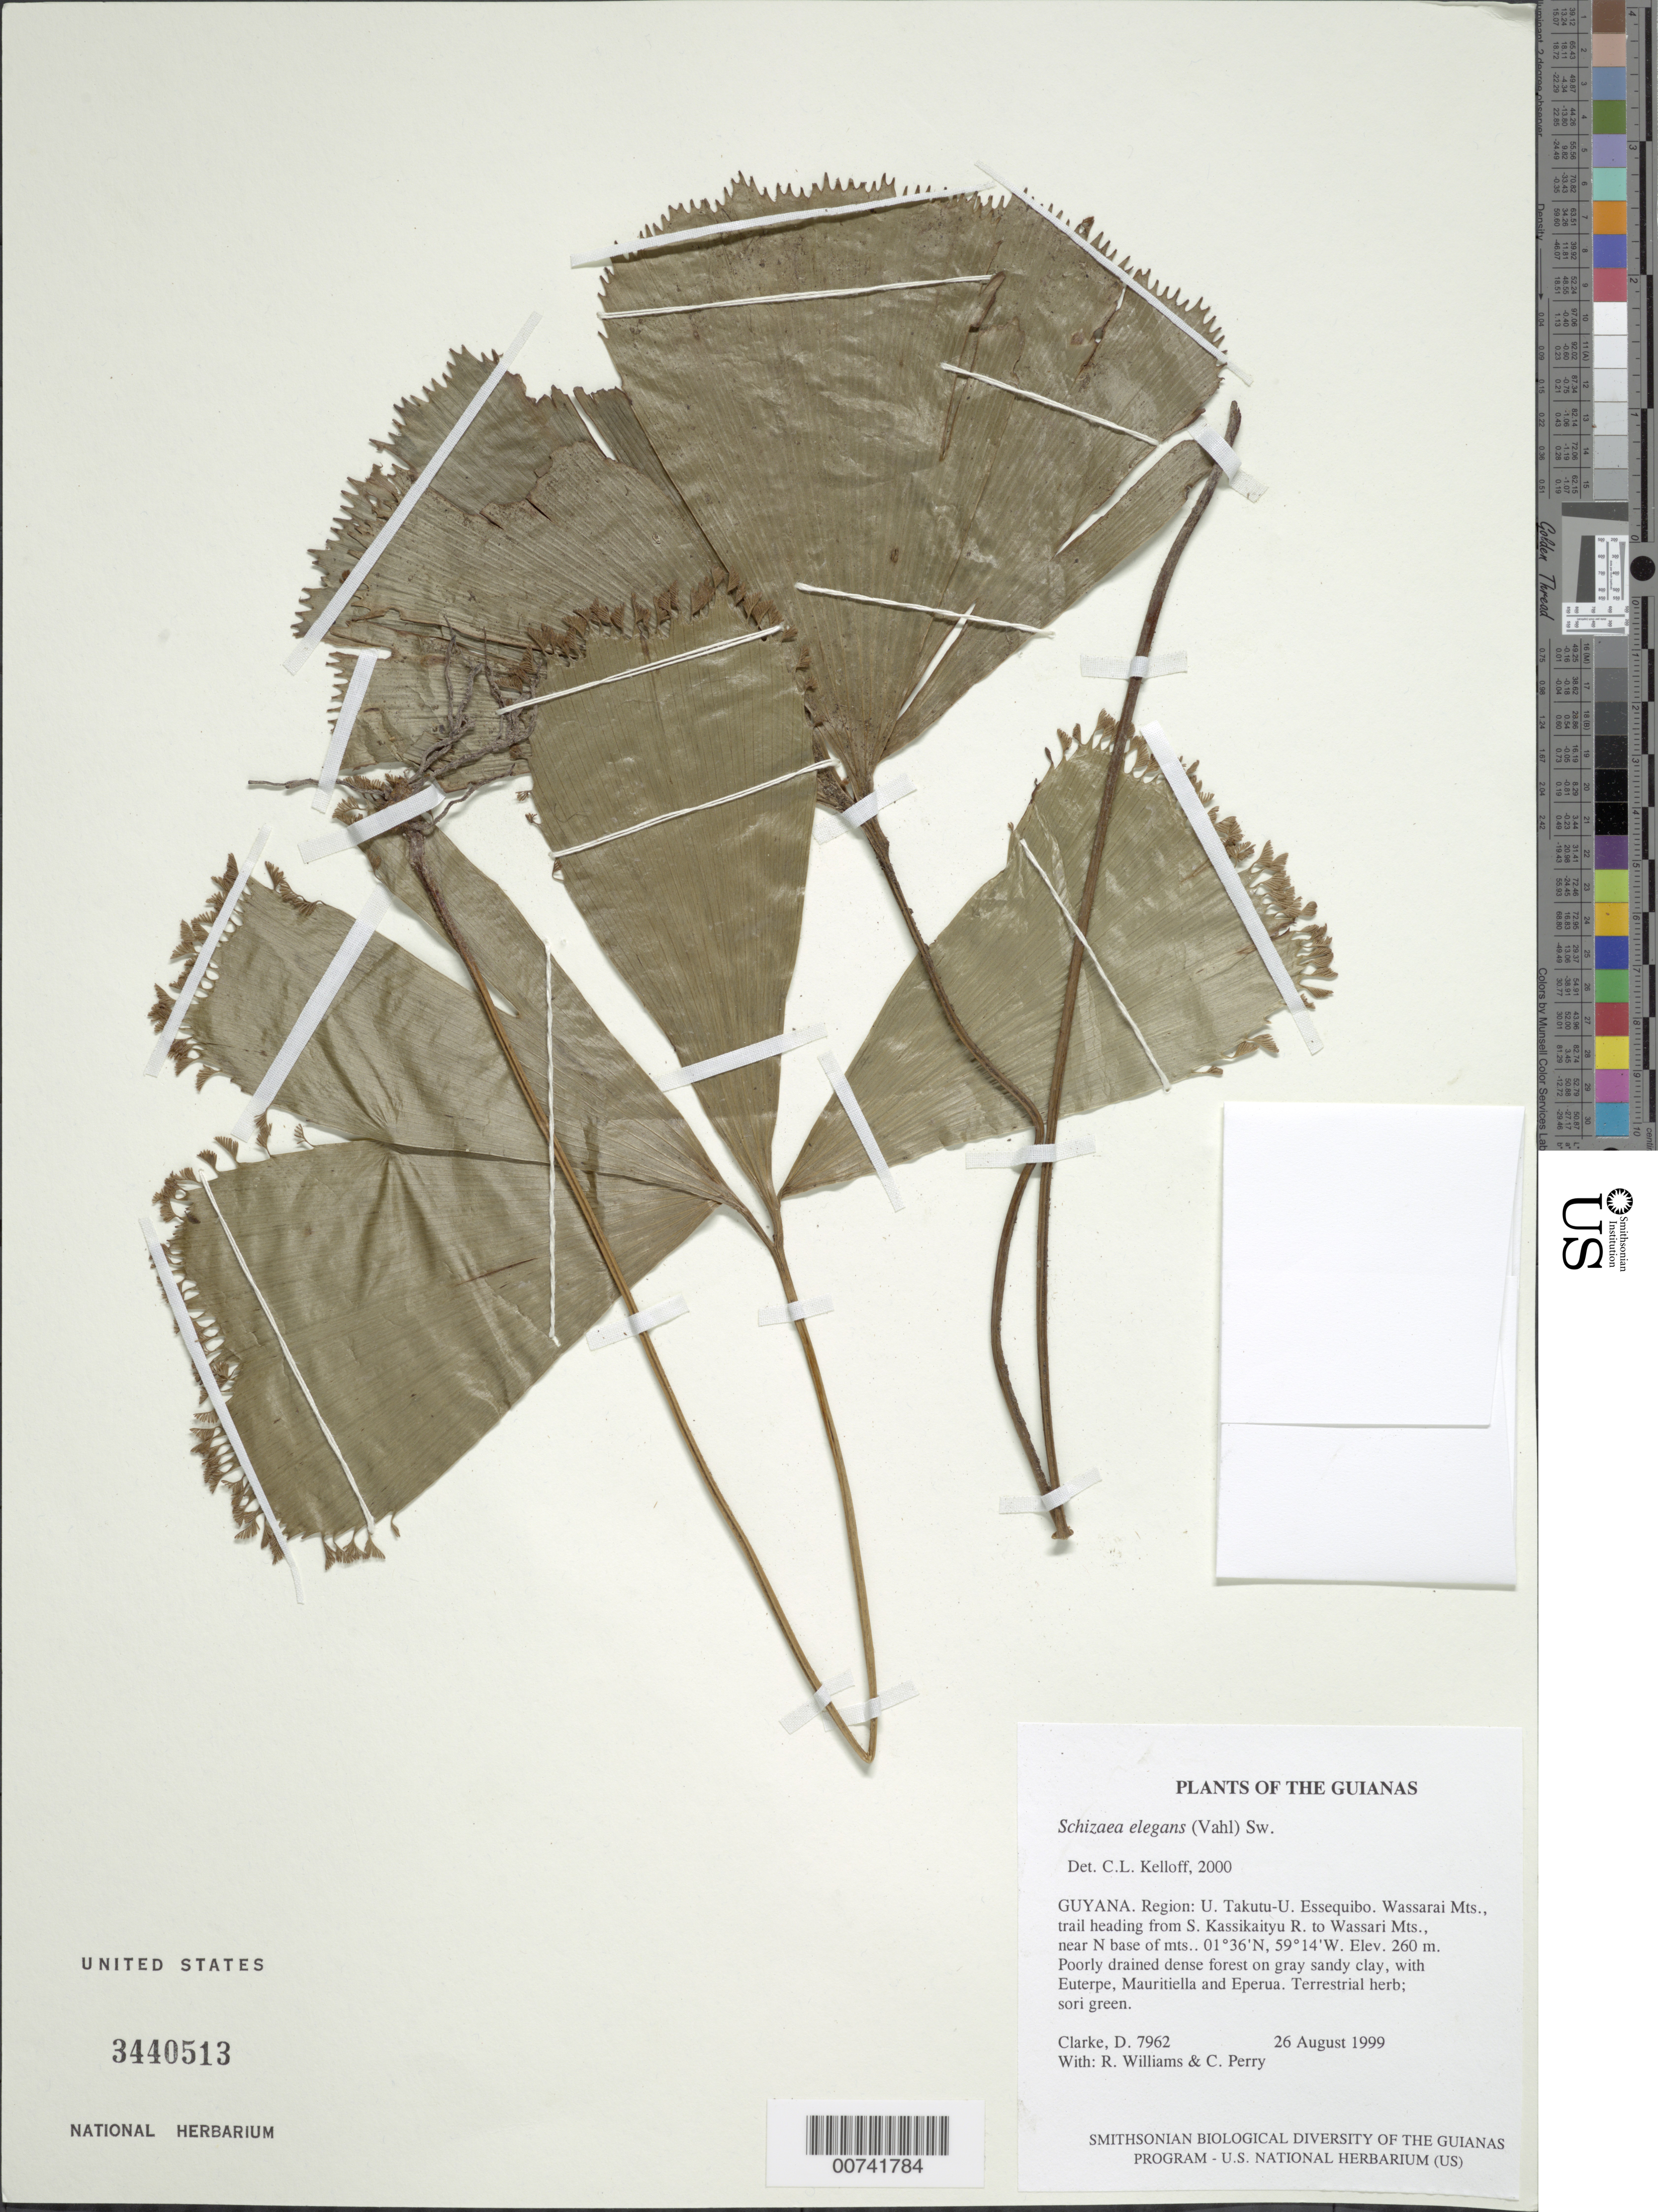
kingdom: Plantae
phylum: Tracheophyta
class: Polypodiopsida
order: Schizaeales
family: Schizaeaceae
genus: Schizaea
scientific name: Schizaea elegans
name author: (Vahl) Sw.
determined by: Kelloff, Carol L., (US), Smithsonian Institution - National Museum of Natural History (UNITED STATES)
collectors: H. D. Clarke, R. Williams & C. Perry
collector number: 7962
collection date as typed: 26 August 1999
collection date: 1999-08-26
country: Guyana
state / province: U. Takutu-U. Essequibo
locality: Wassarai Mts., trail heading from S. Kassikaityu R. to Wassari Mts., near N base of mts.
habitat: Poorly drained dense forest on gray sandy clay, with Euterpe, Mauritiella and Eperua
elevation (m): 260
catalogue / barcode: US 3440513